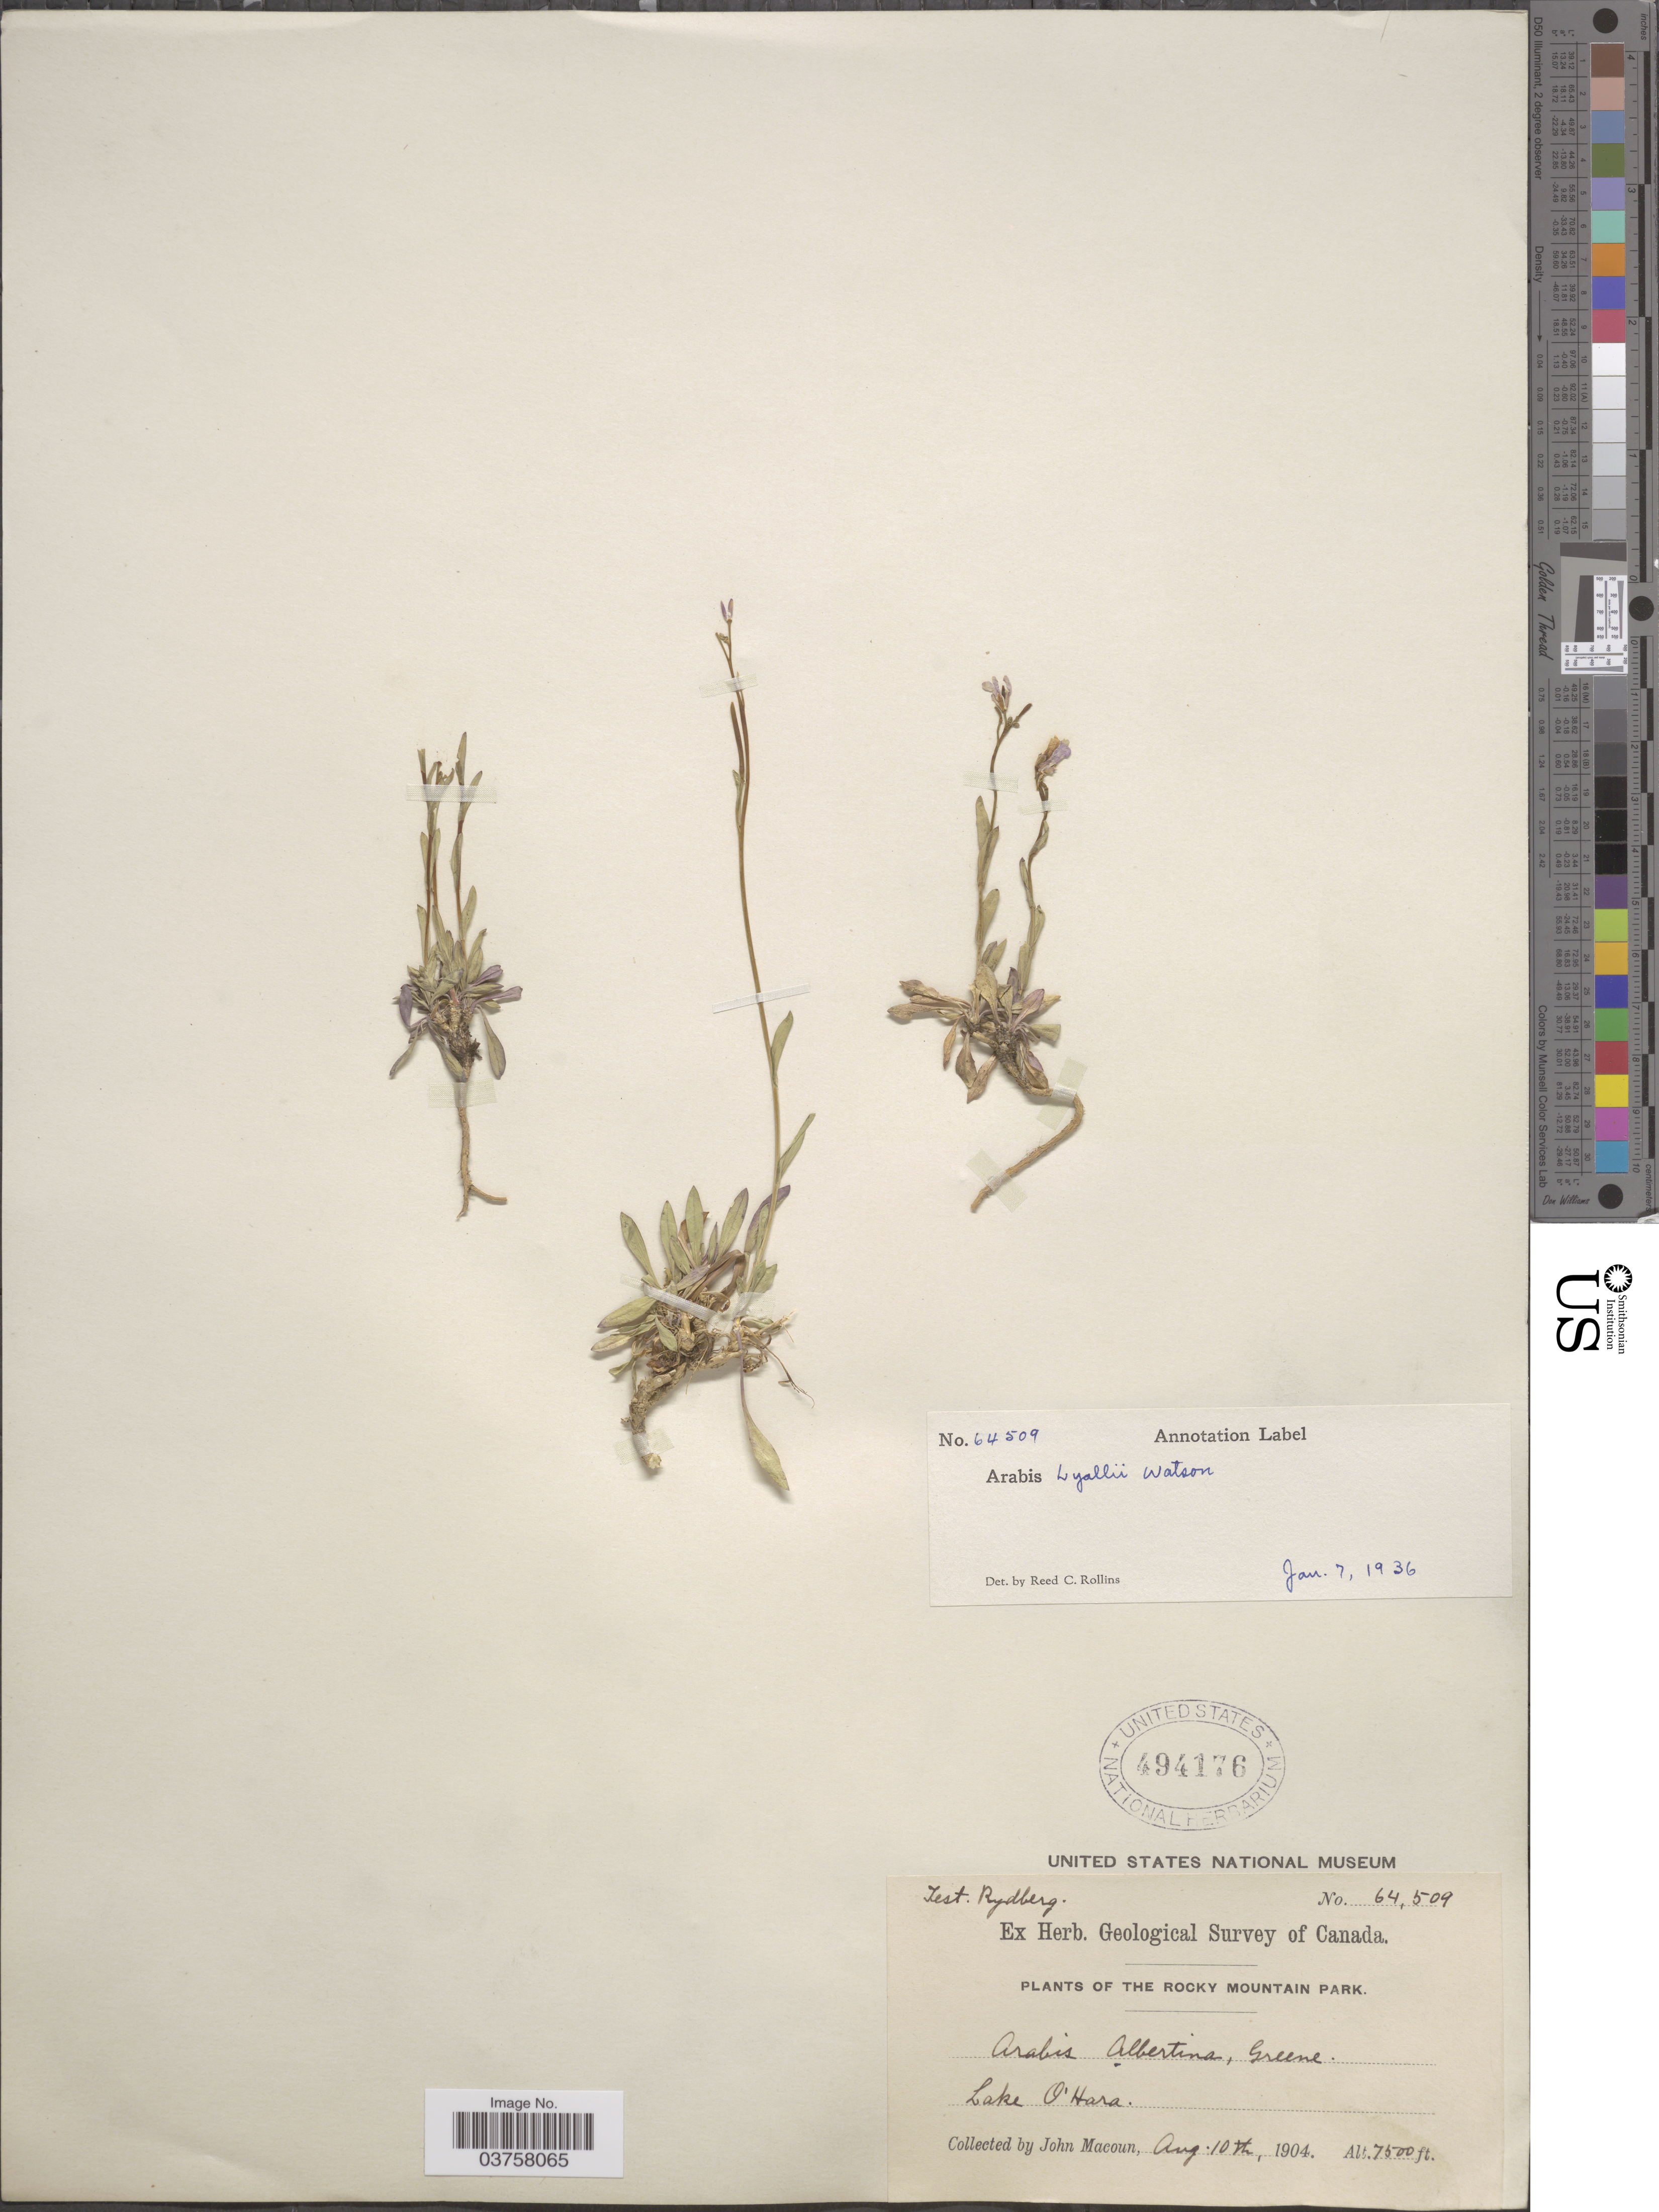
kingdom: Plantae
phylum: Tracheophyta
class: Magnoliopsida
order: Brassicales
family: Brassicaceae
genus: Arabis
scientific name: Arabis lyallii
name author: S. Watson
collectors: J. Macoun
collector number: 64509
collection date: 1904-08-10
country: Canada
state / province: British Columbia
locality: The Rocky Mountain Park. Lake O'Hara.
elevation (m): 2286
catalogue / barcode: US 494176